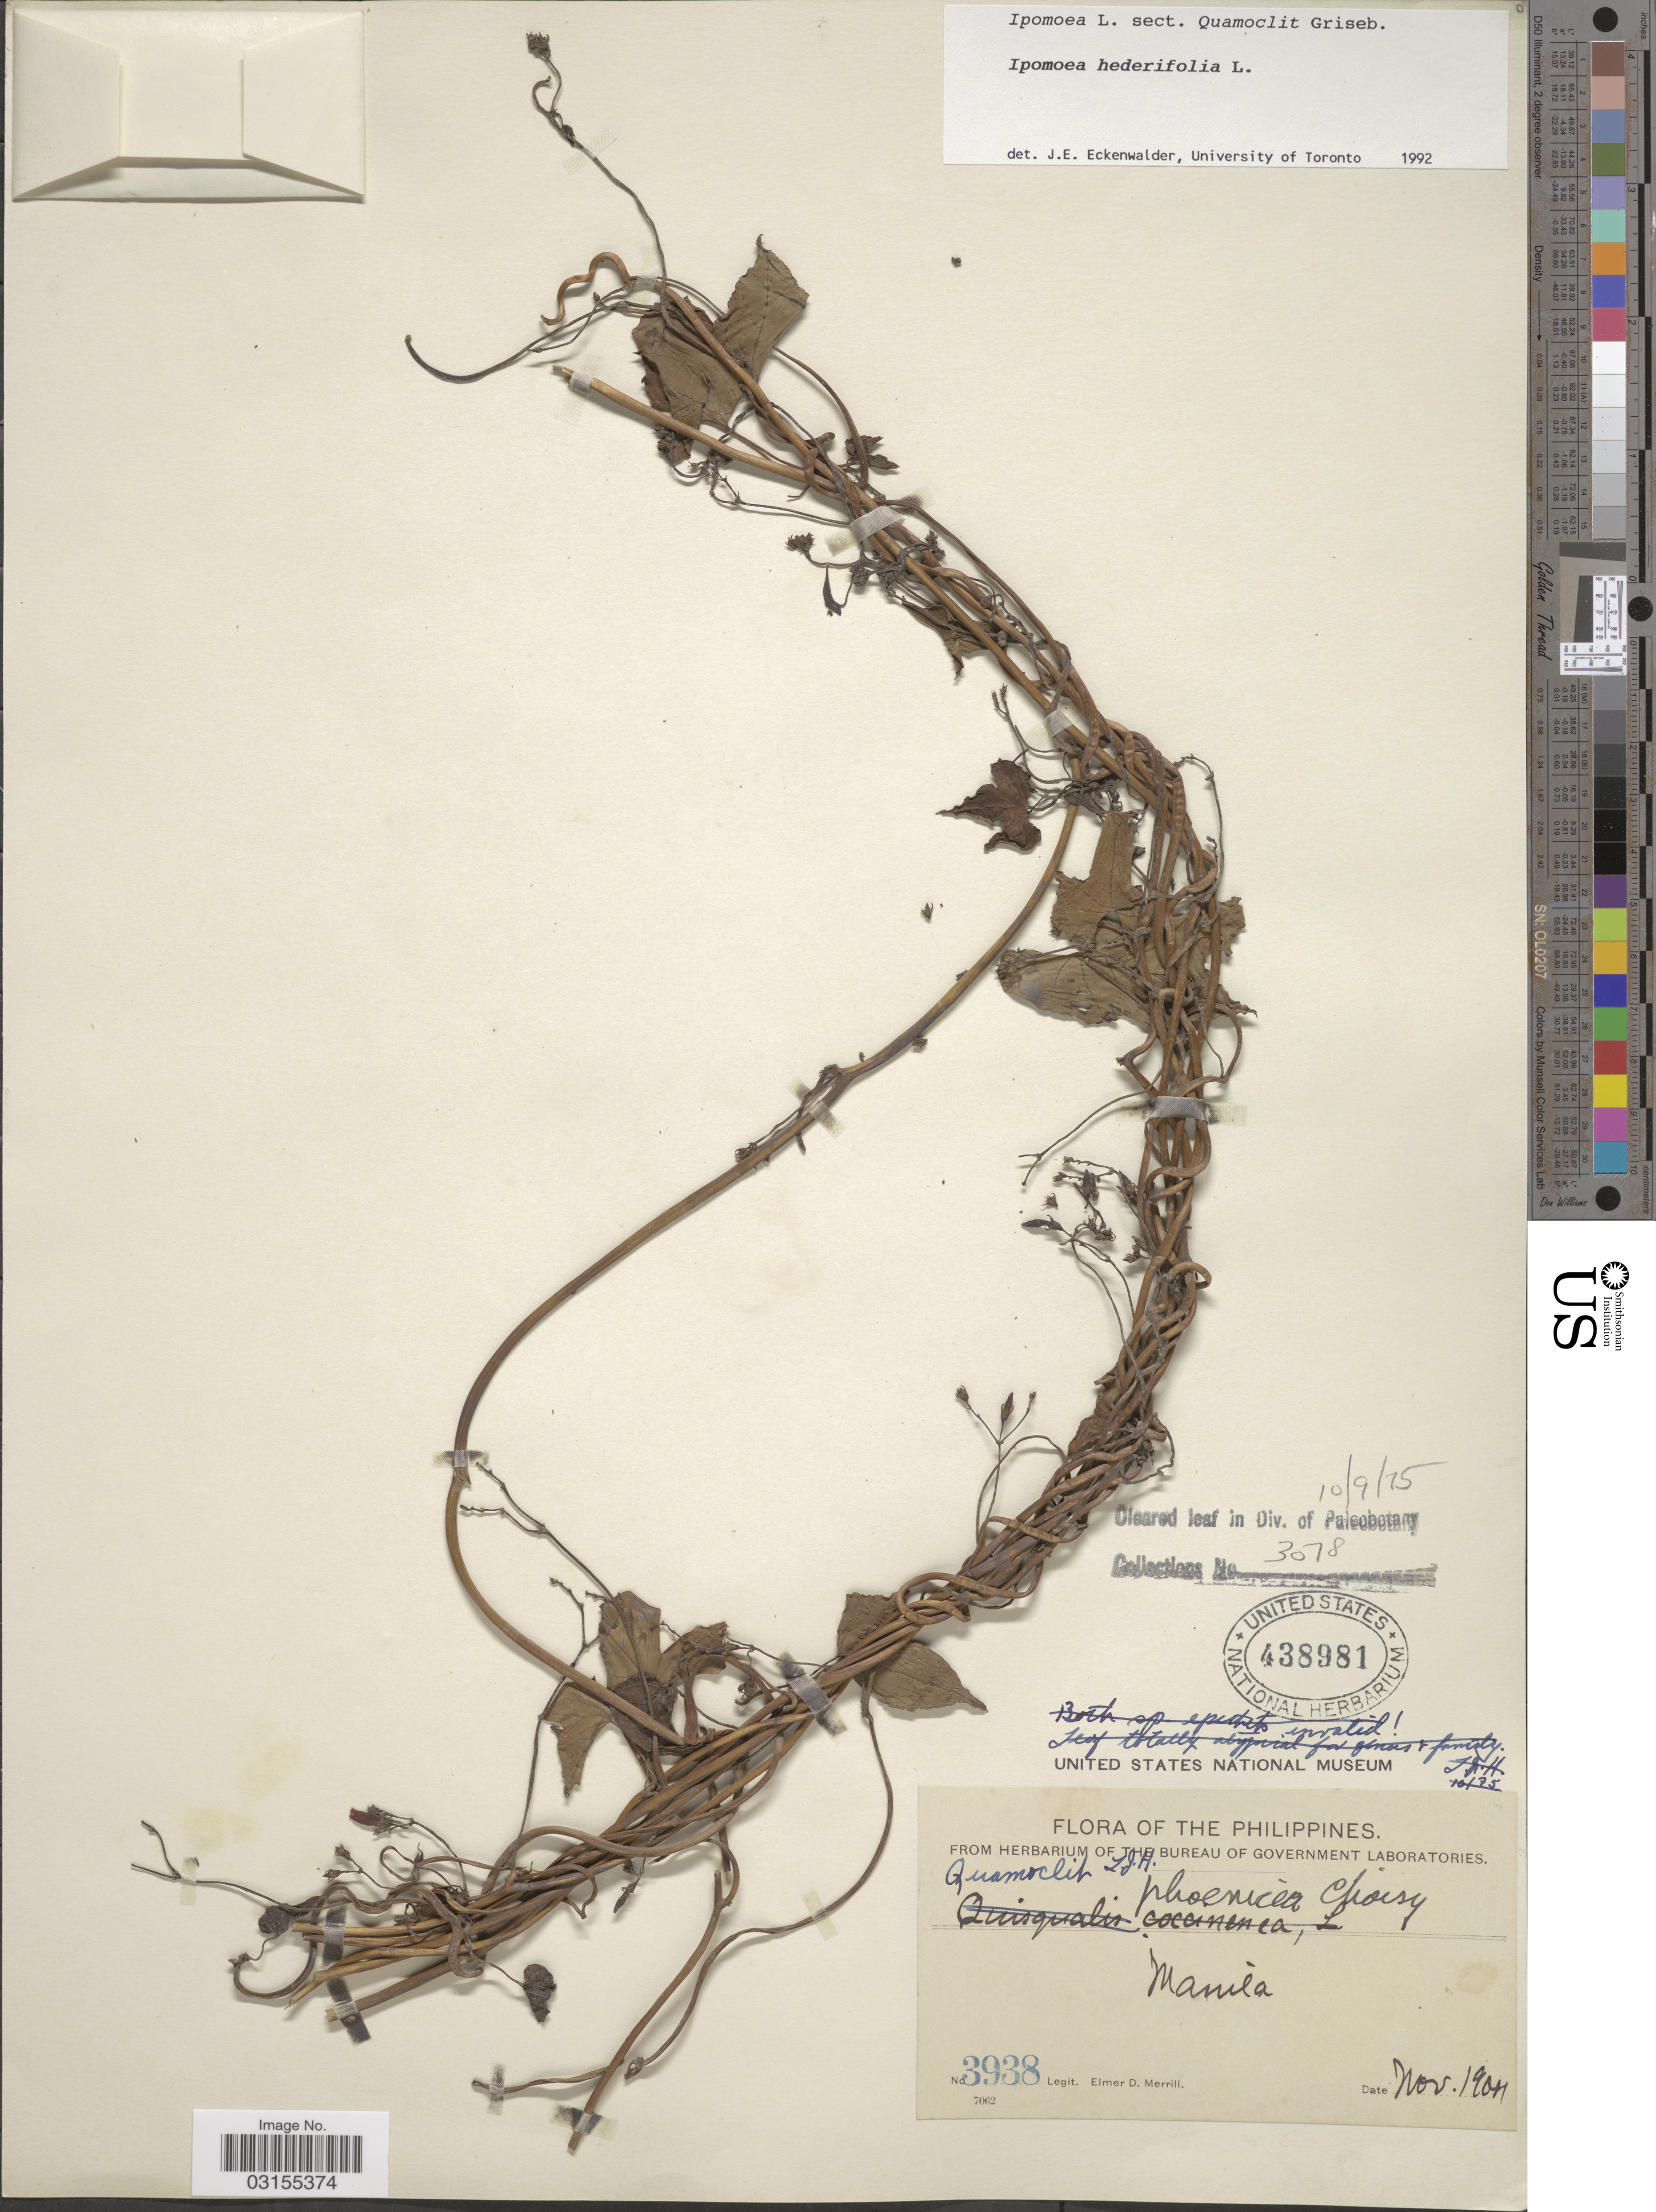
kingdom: Plantae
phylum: Tracheophyta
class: Magnoliopsida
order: Solanales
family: Convolvulaceae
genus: Ipomoea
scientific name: Ipomoea hederifolia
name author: L.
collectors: E. D. Merrill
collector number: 3938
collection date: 1900-11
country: Philippines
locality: Manila.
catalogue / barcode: US 438981